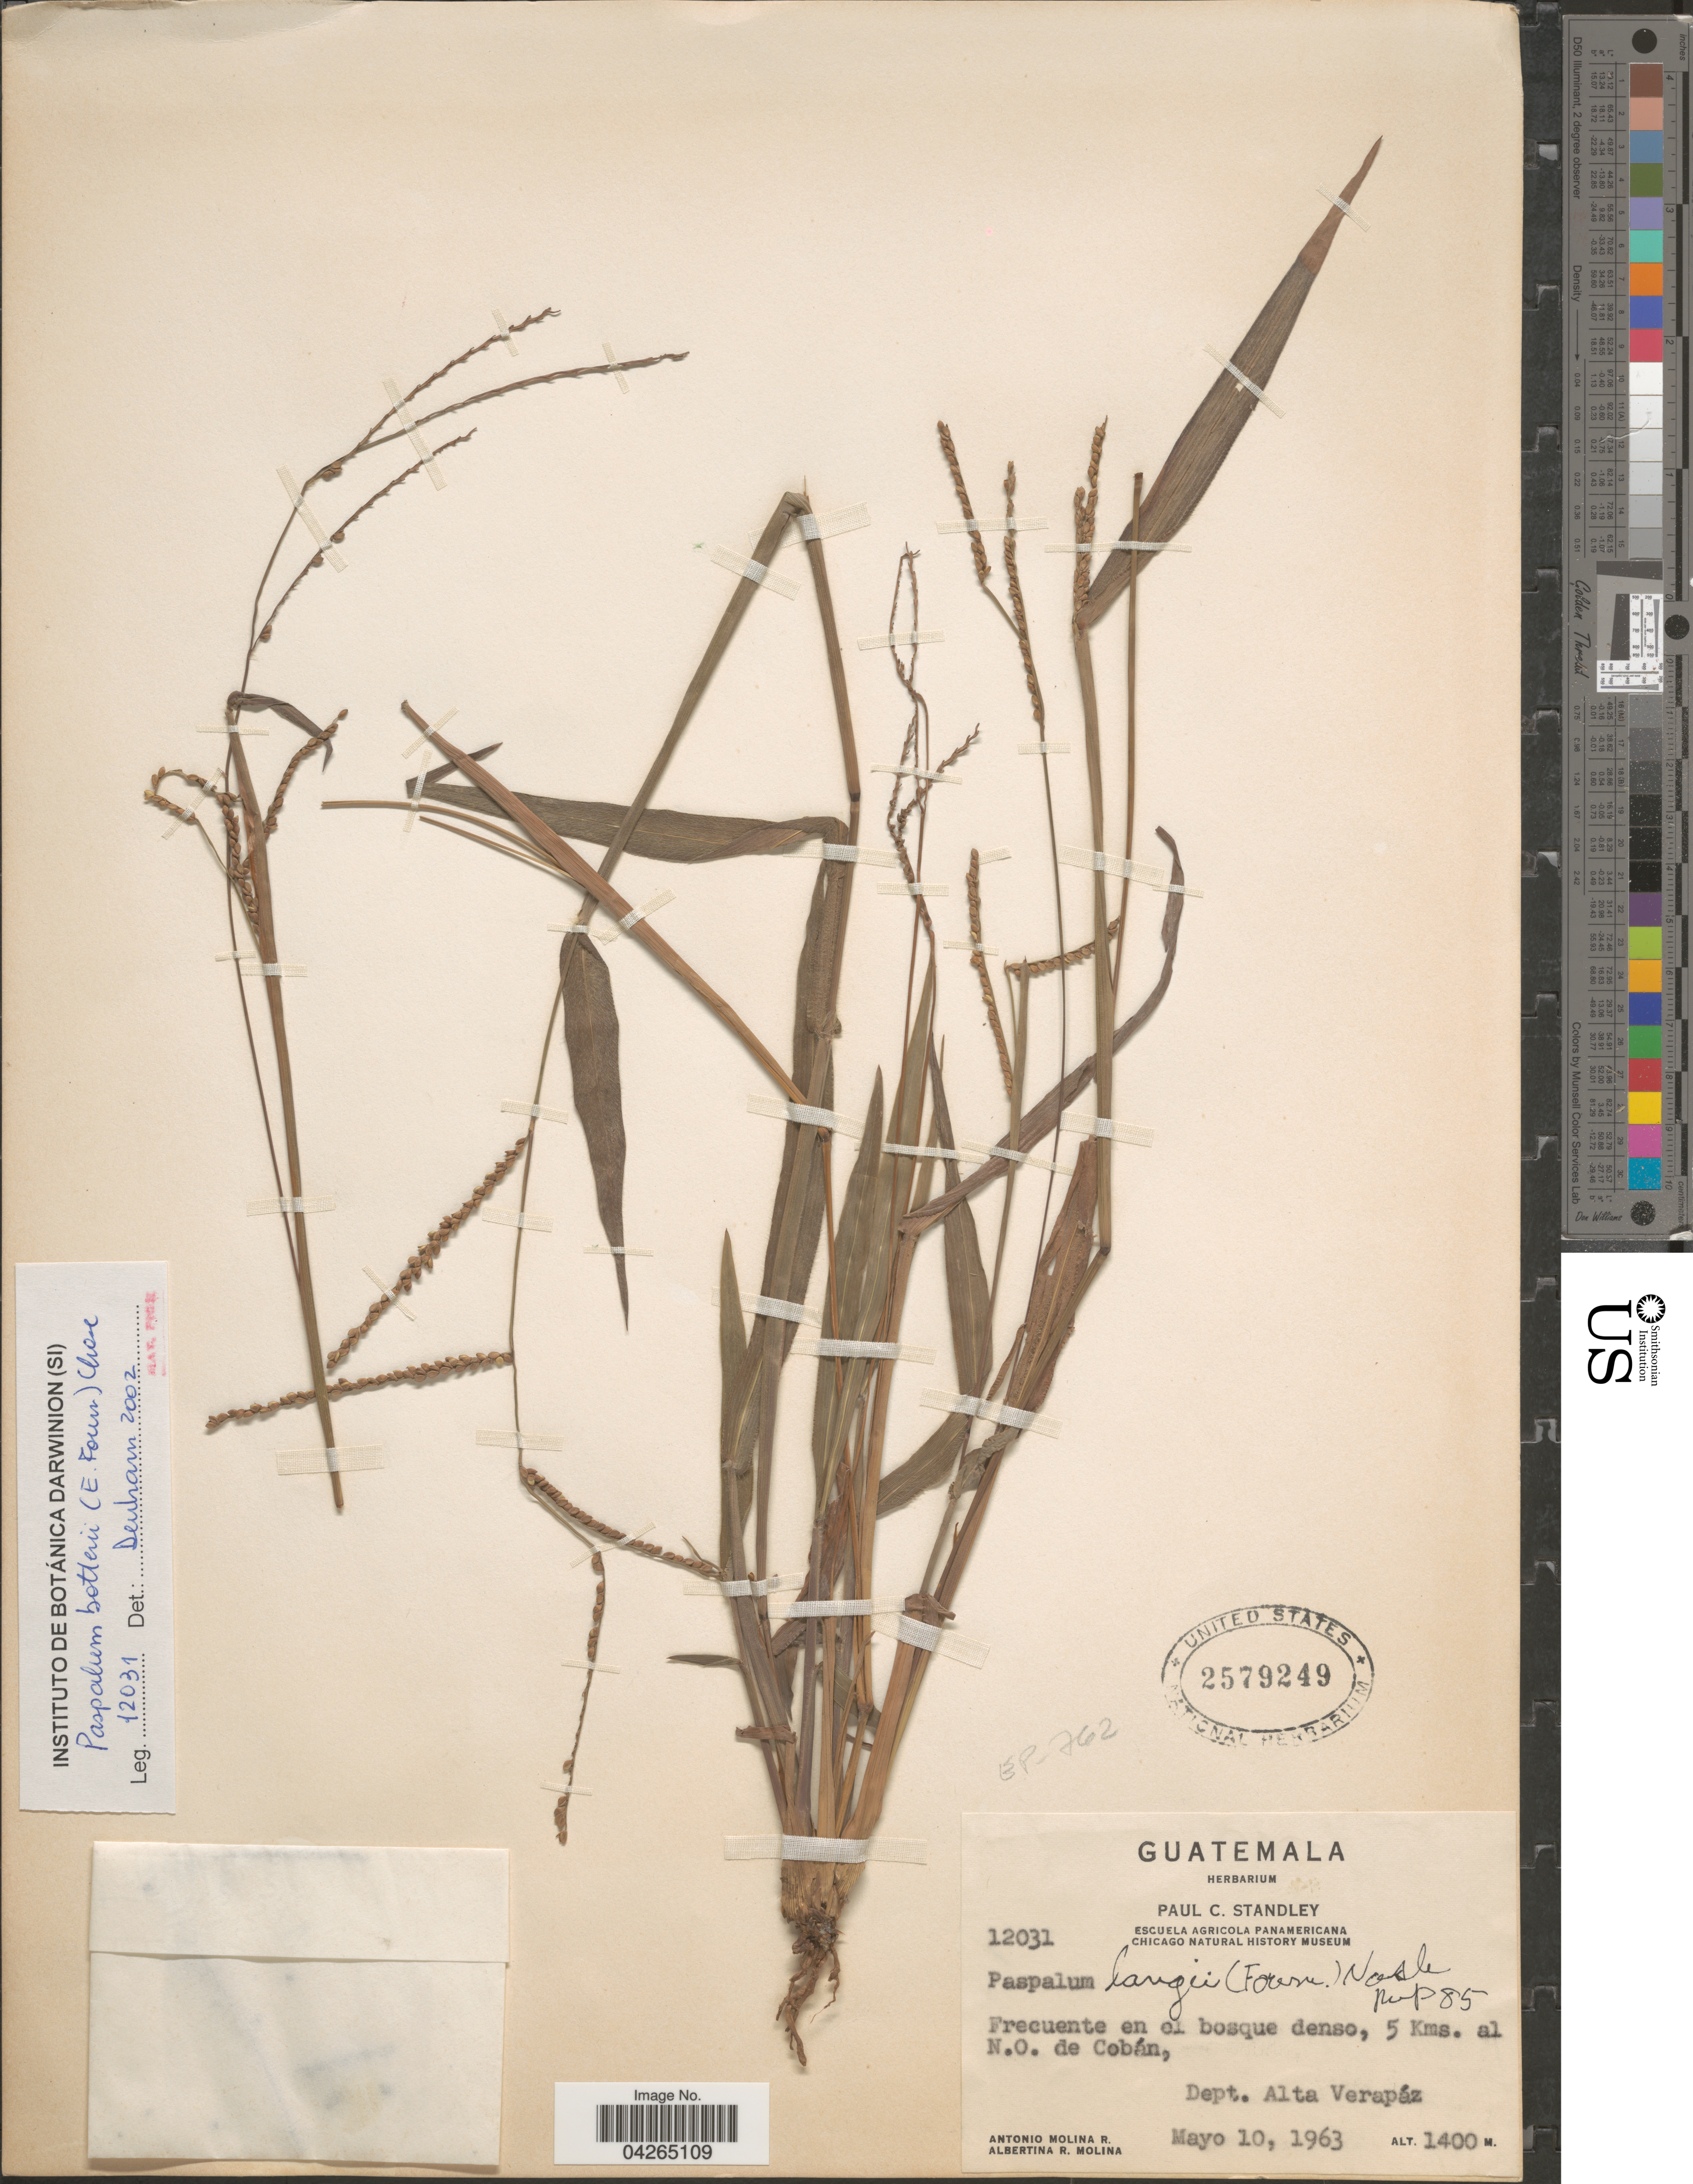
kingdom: Plantae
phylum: Tracheophyta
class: Liliopsida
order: Poales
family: Poaceae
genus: Paspalum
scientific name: Paspalum botterii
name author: (E. Fourn.) Chase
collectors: A. Molina R. & A. R. Molina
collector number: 12031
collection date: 1963-05-10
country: Guatemala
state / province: Alta Verapaz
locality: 5 Kms. al N.O. de Cobán, Dept. Alta Verapáz.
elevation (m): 1400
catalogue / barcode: US 2579249